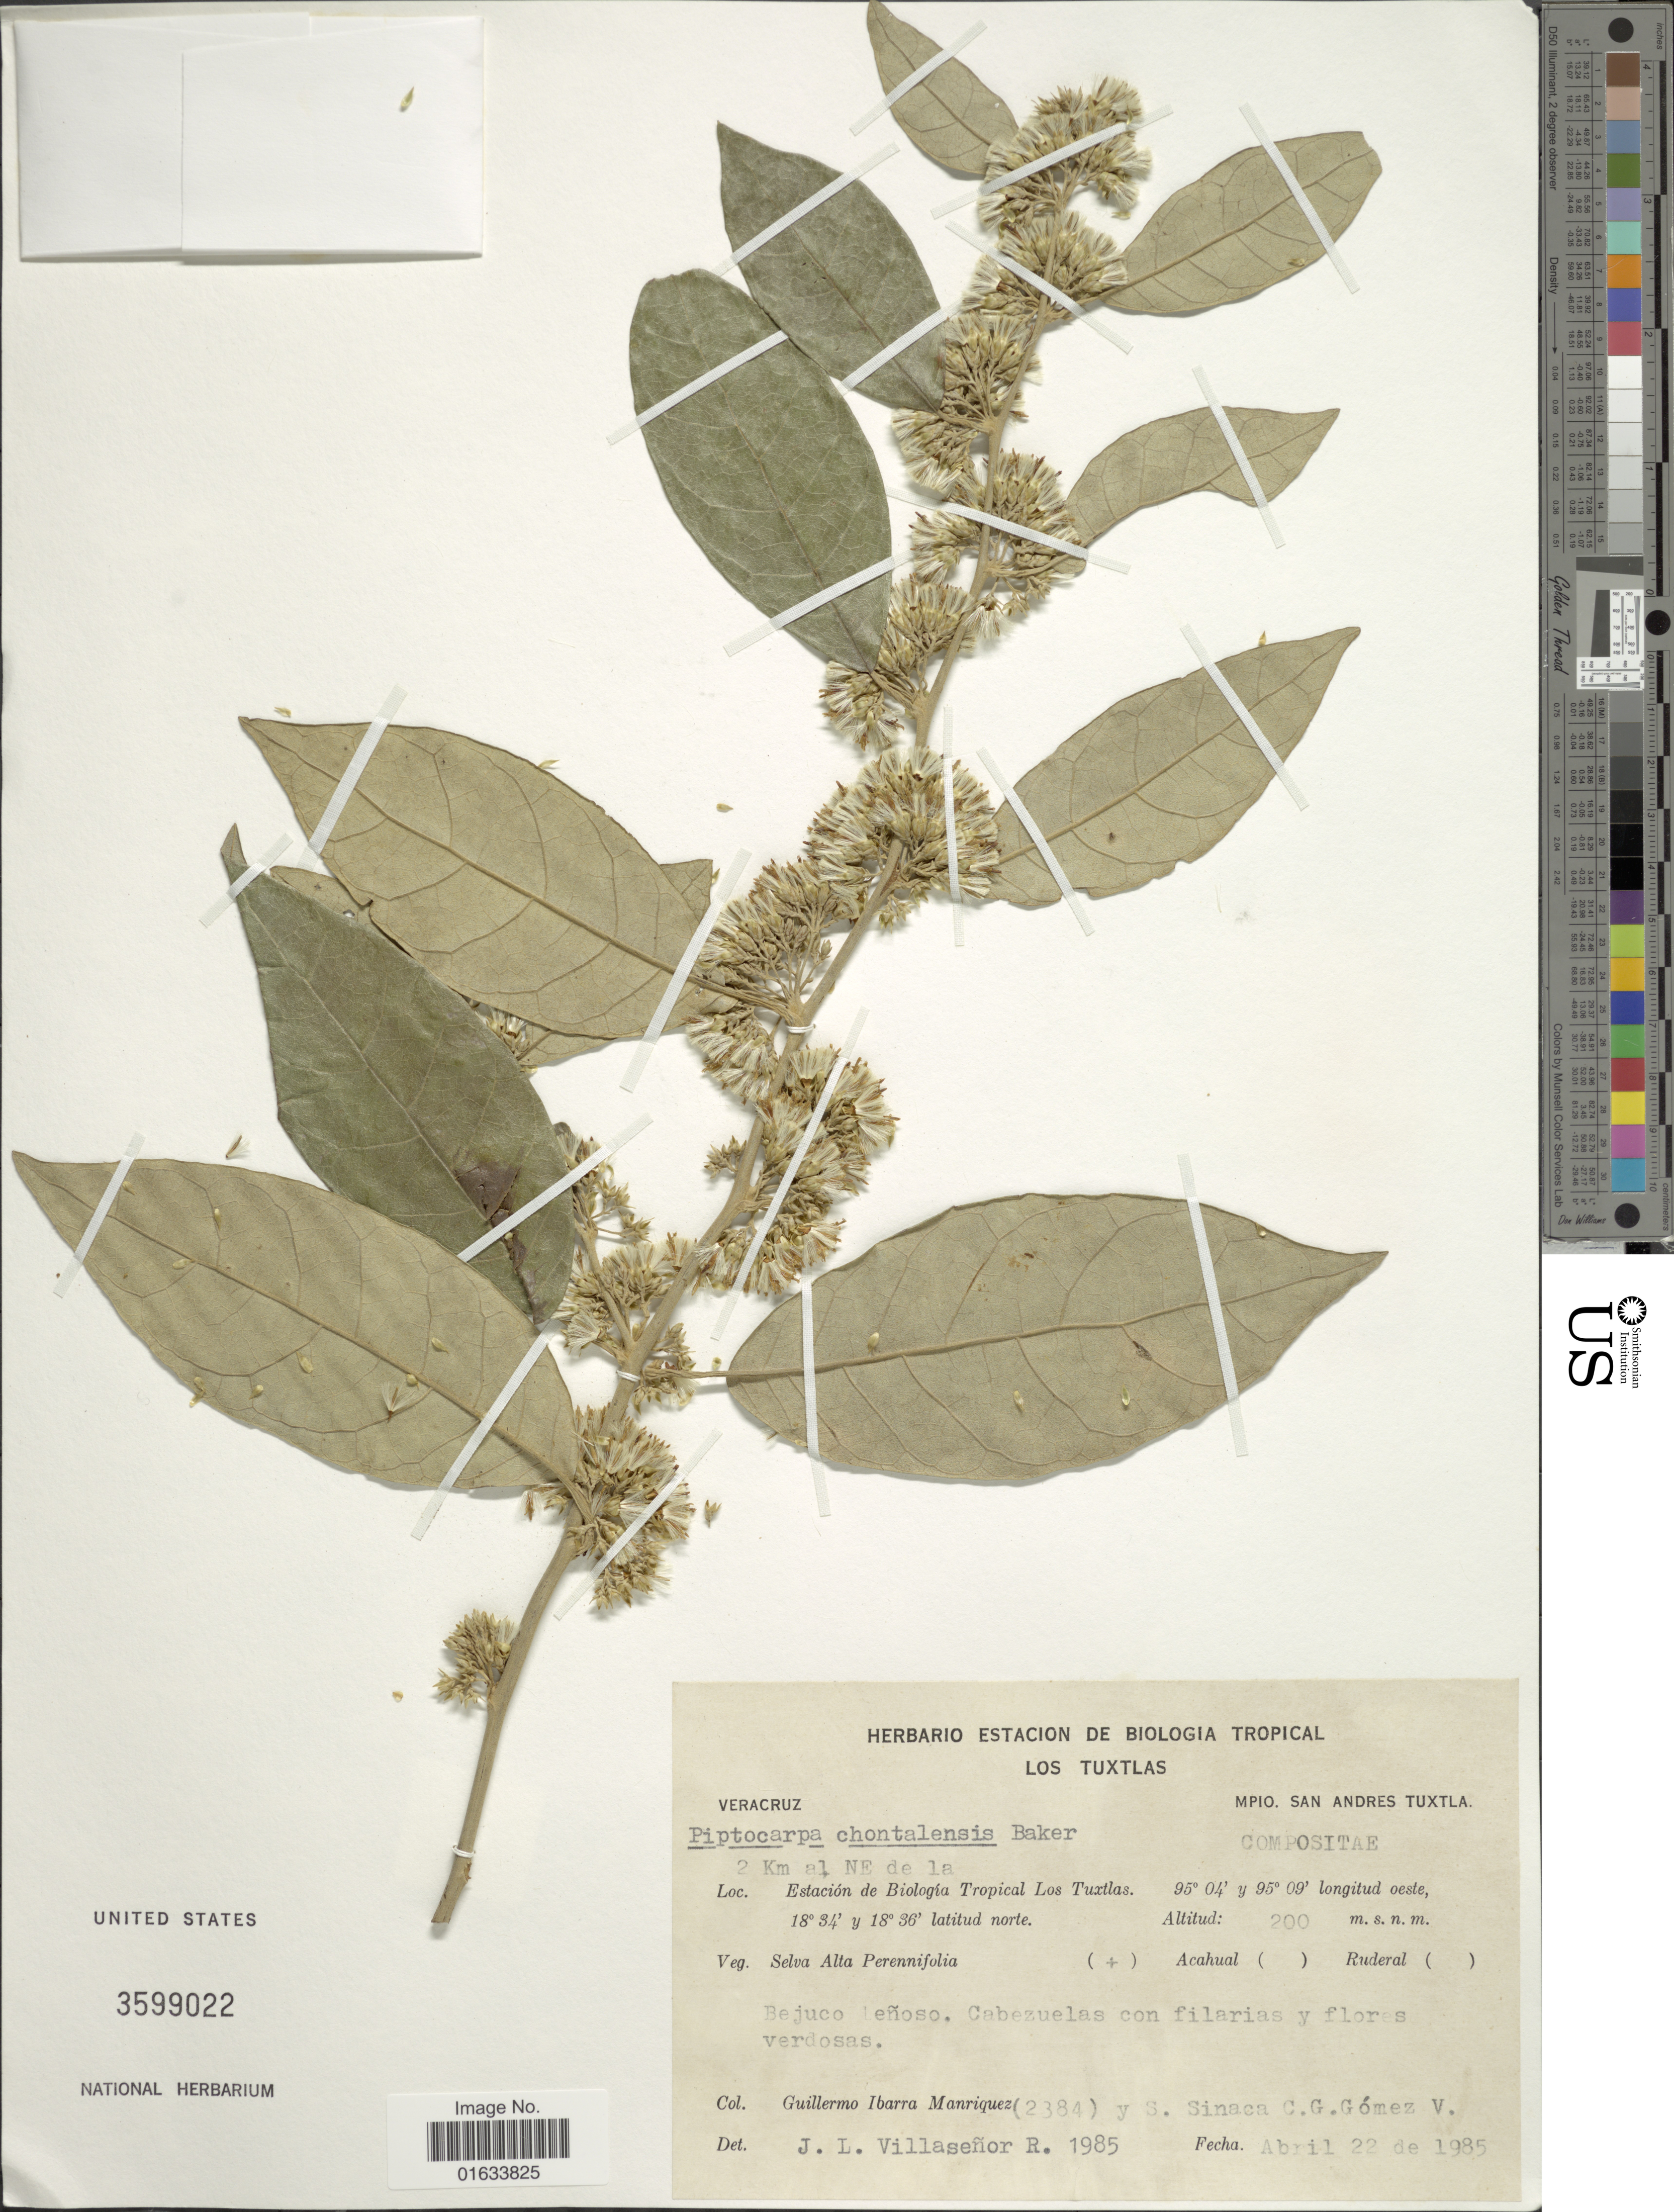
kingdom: Plantae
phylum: Tracheophyta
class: Magnoliopsida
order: Asterales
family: Asteraceae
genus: Piptocarpha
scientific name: Piptocarpha poeppigiana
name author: (DC.) Baker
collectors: G. Ibarra M., S. Sinaca Colin & G. Gomez V.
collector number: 2384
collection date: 1985-04-22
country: Mexico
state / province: Veracruz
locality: Veracruz. Mpio. San Andres Tuxtla. 2 Km al NE de la Estación de Biología Tropical Los Tuxtlas.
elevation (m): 200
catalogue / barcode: US 3599022